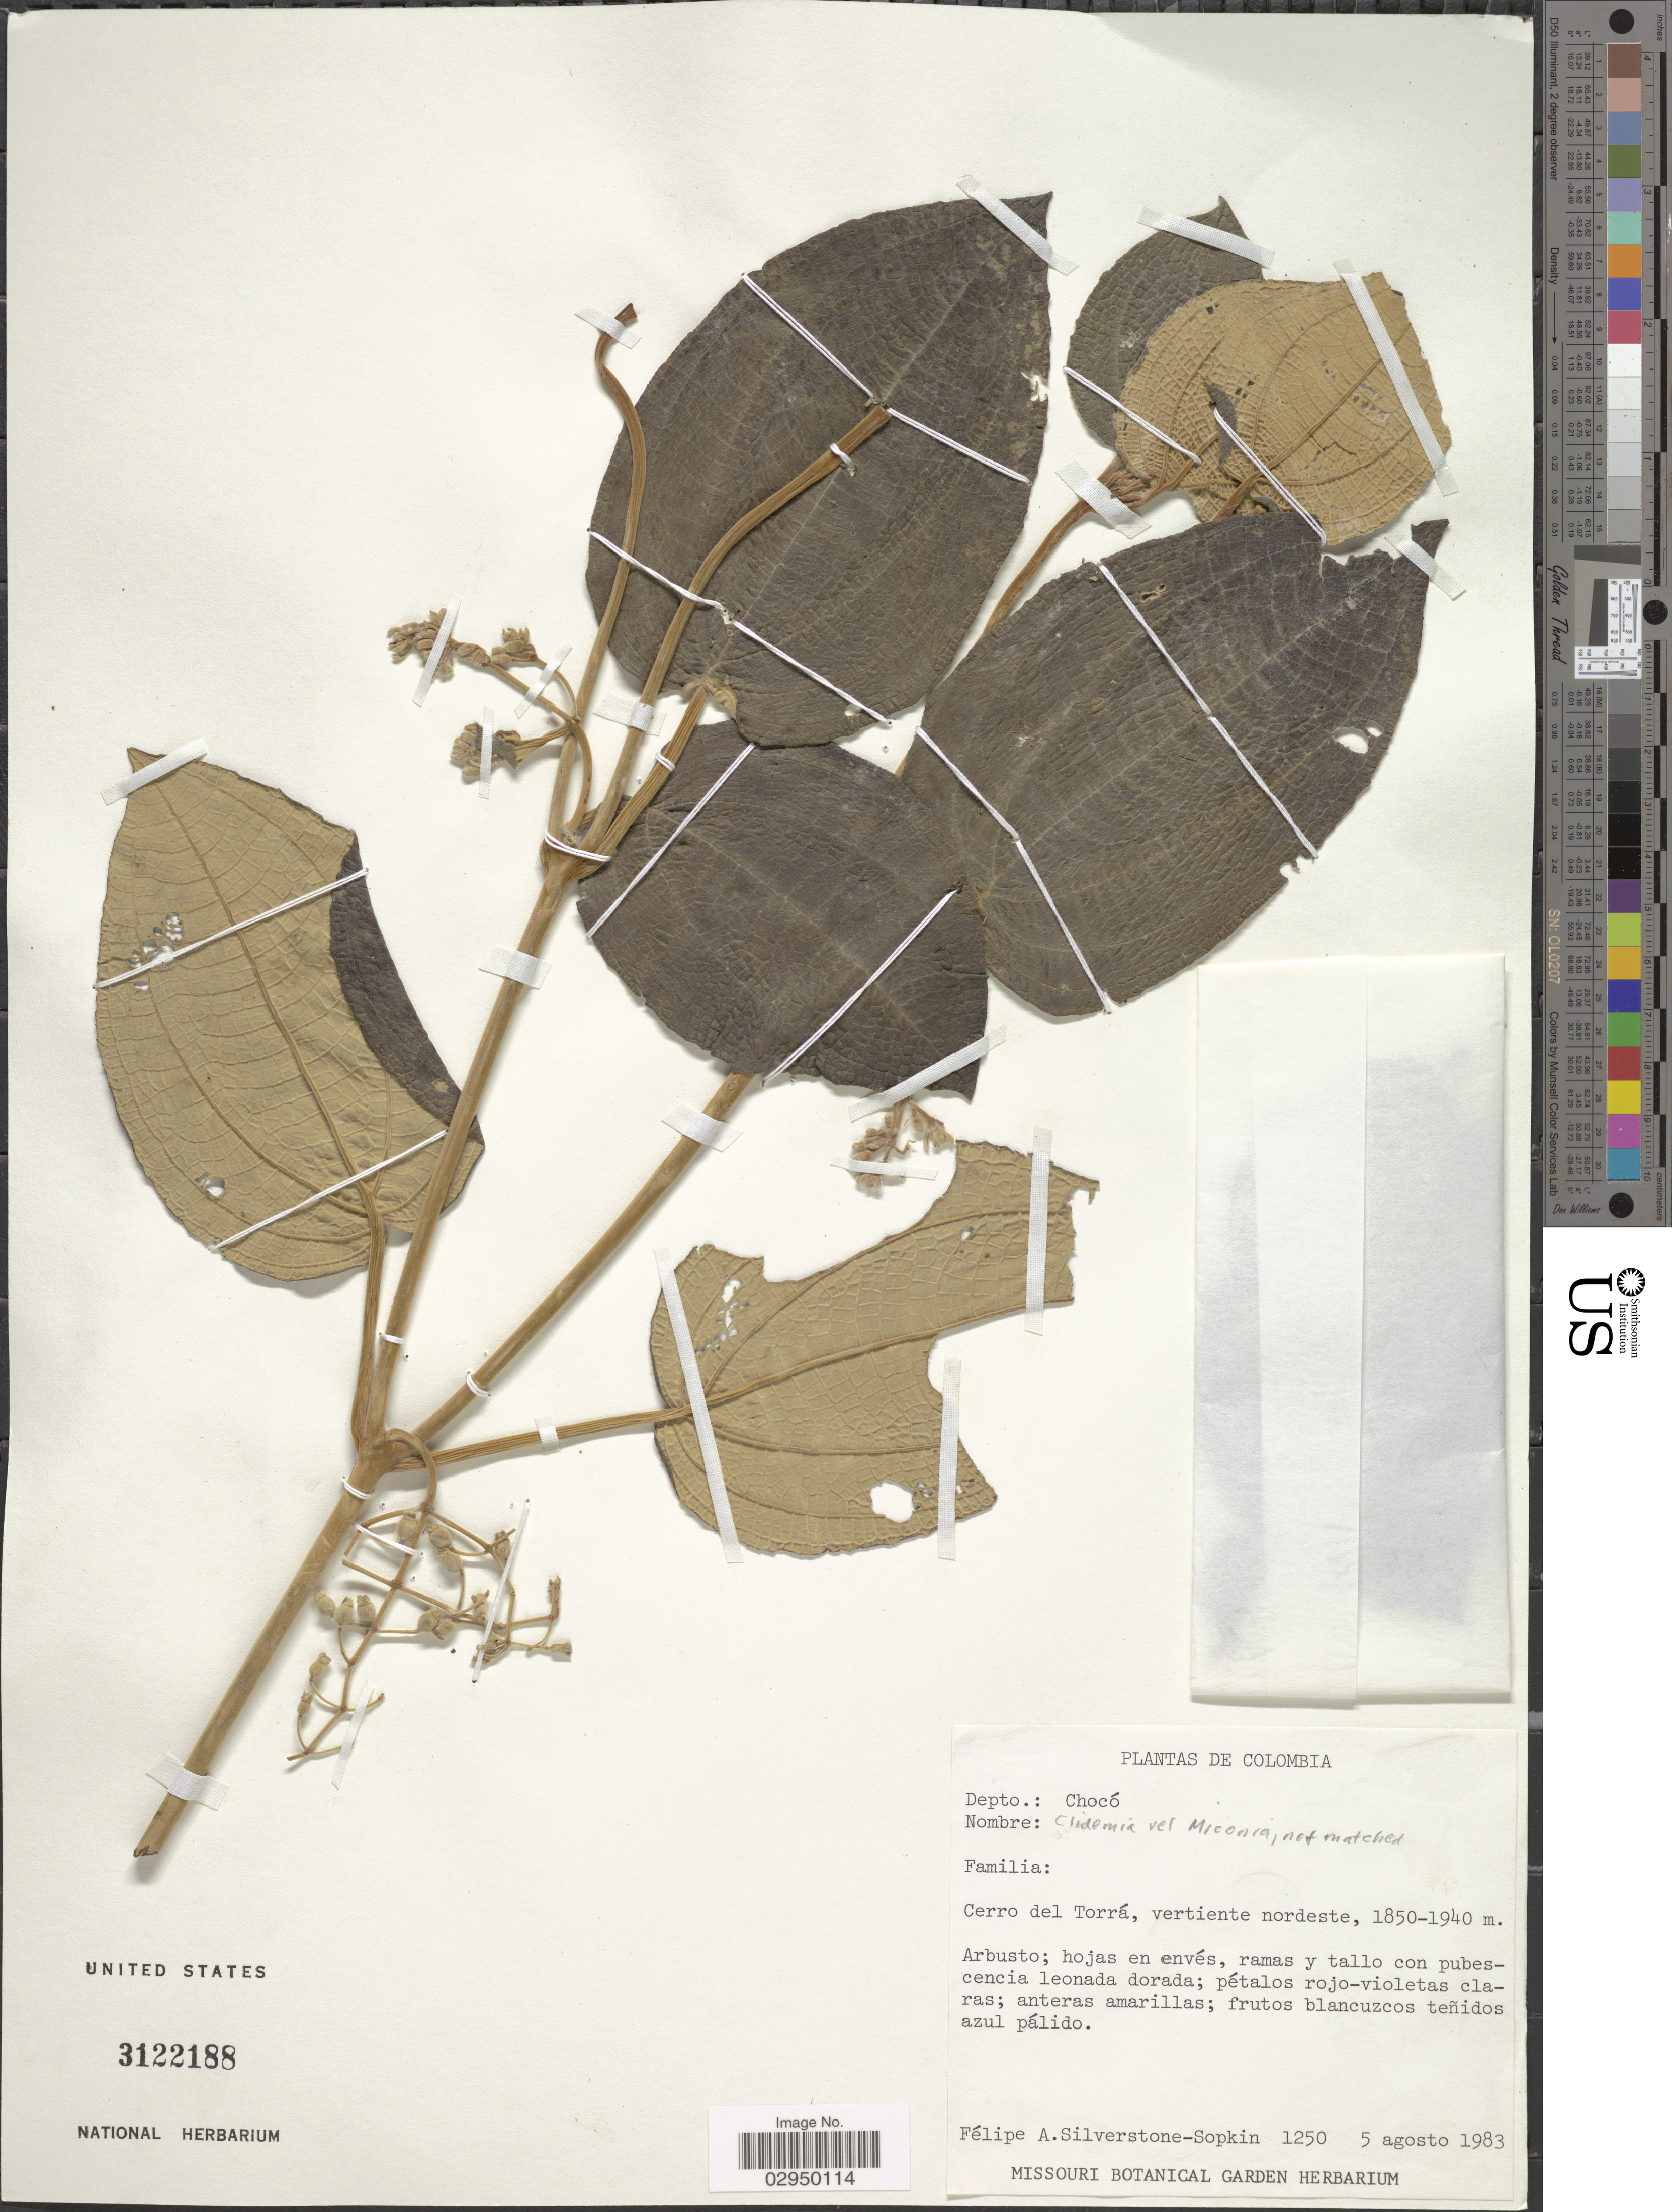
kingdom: Plantae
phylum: Tracheophyta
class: Magnoliopsida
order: Myrtales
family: Melastomataceae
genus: Miconia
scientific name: Miconia sp.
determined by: Posada- Herrera, F. M.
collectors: P. A. Silverstone-Sopkin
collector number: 1250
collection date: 1983-08-05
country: Colombia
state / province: Chocó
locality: Depto.: Chocó. Cerro del Torrá, vertiente nordeste.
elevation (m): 1850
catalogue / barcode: US 3122188